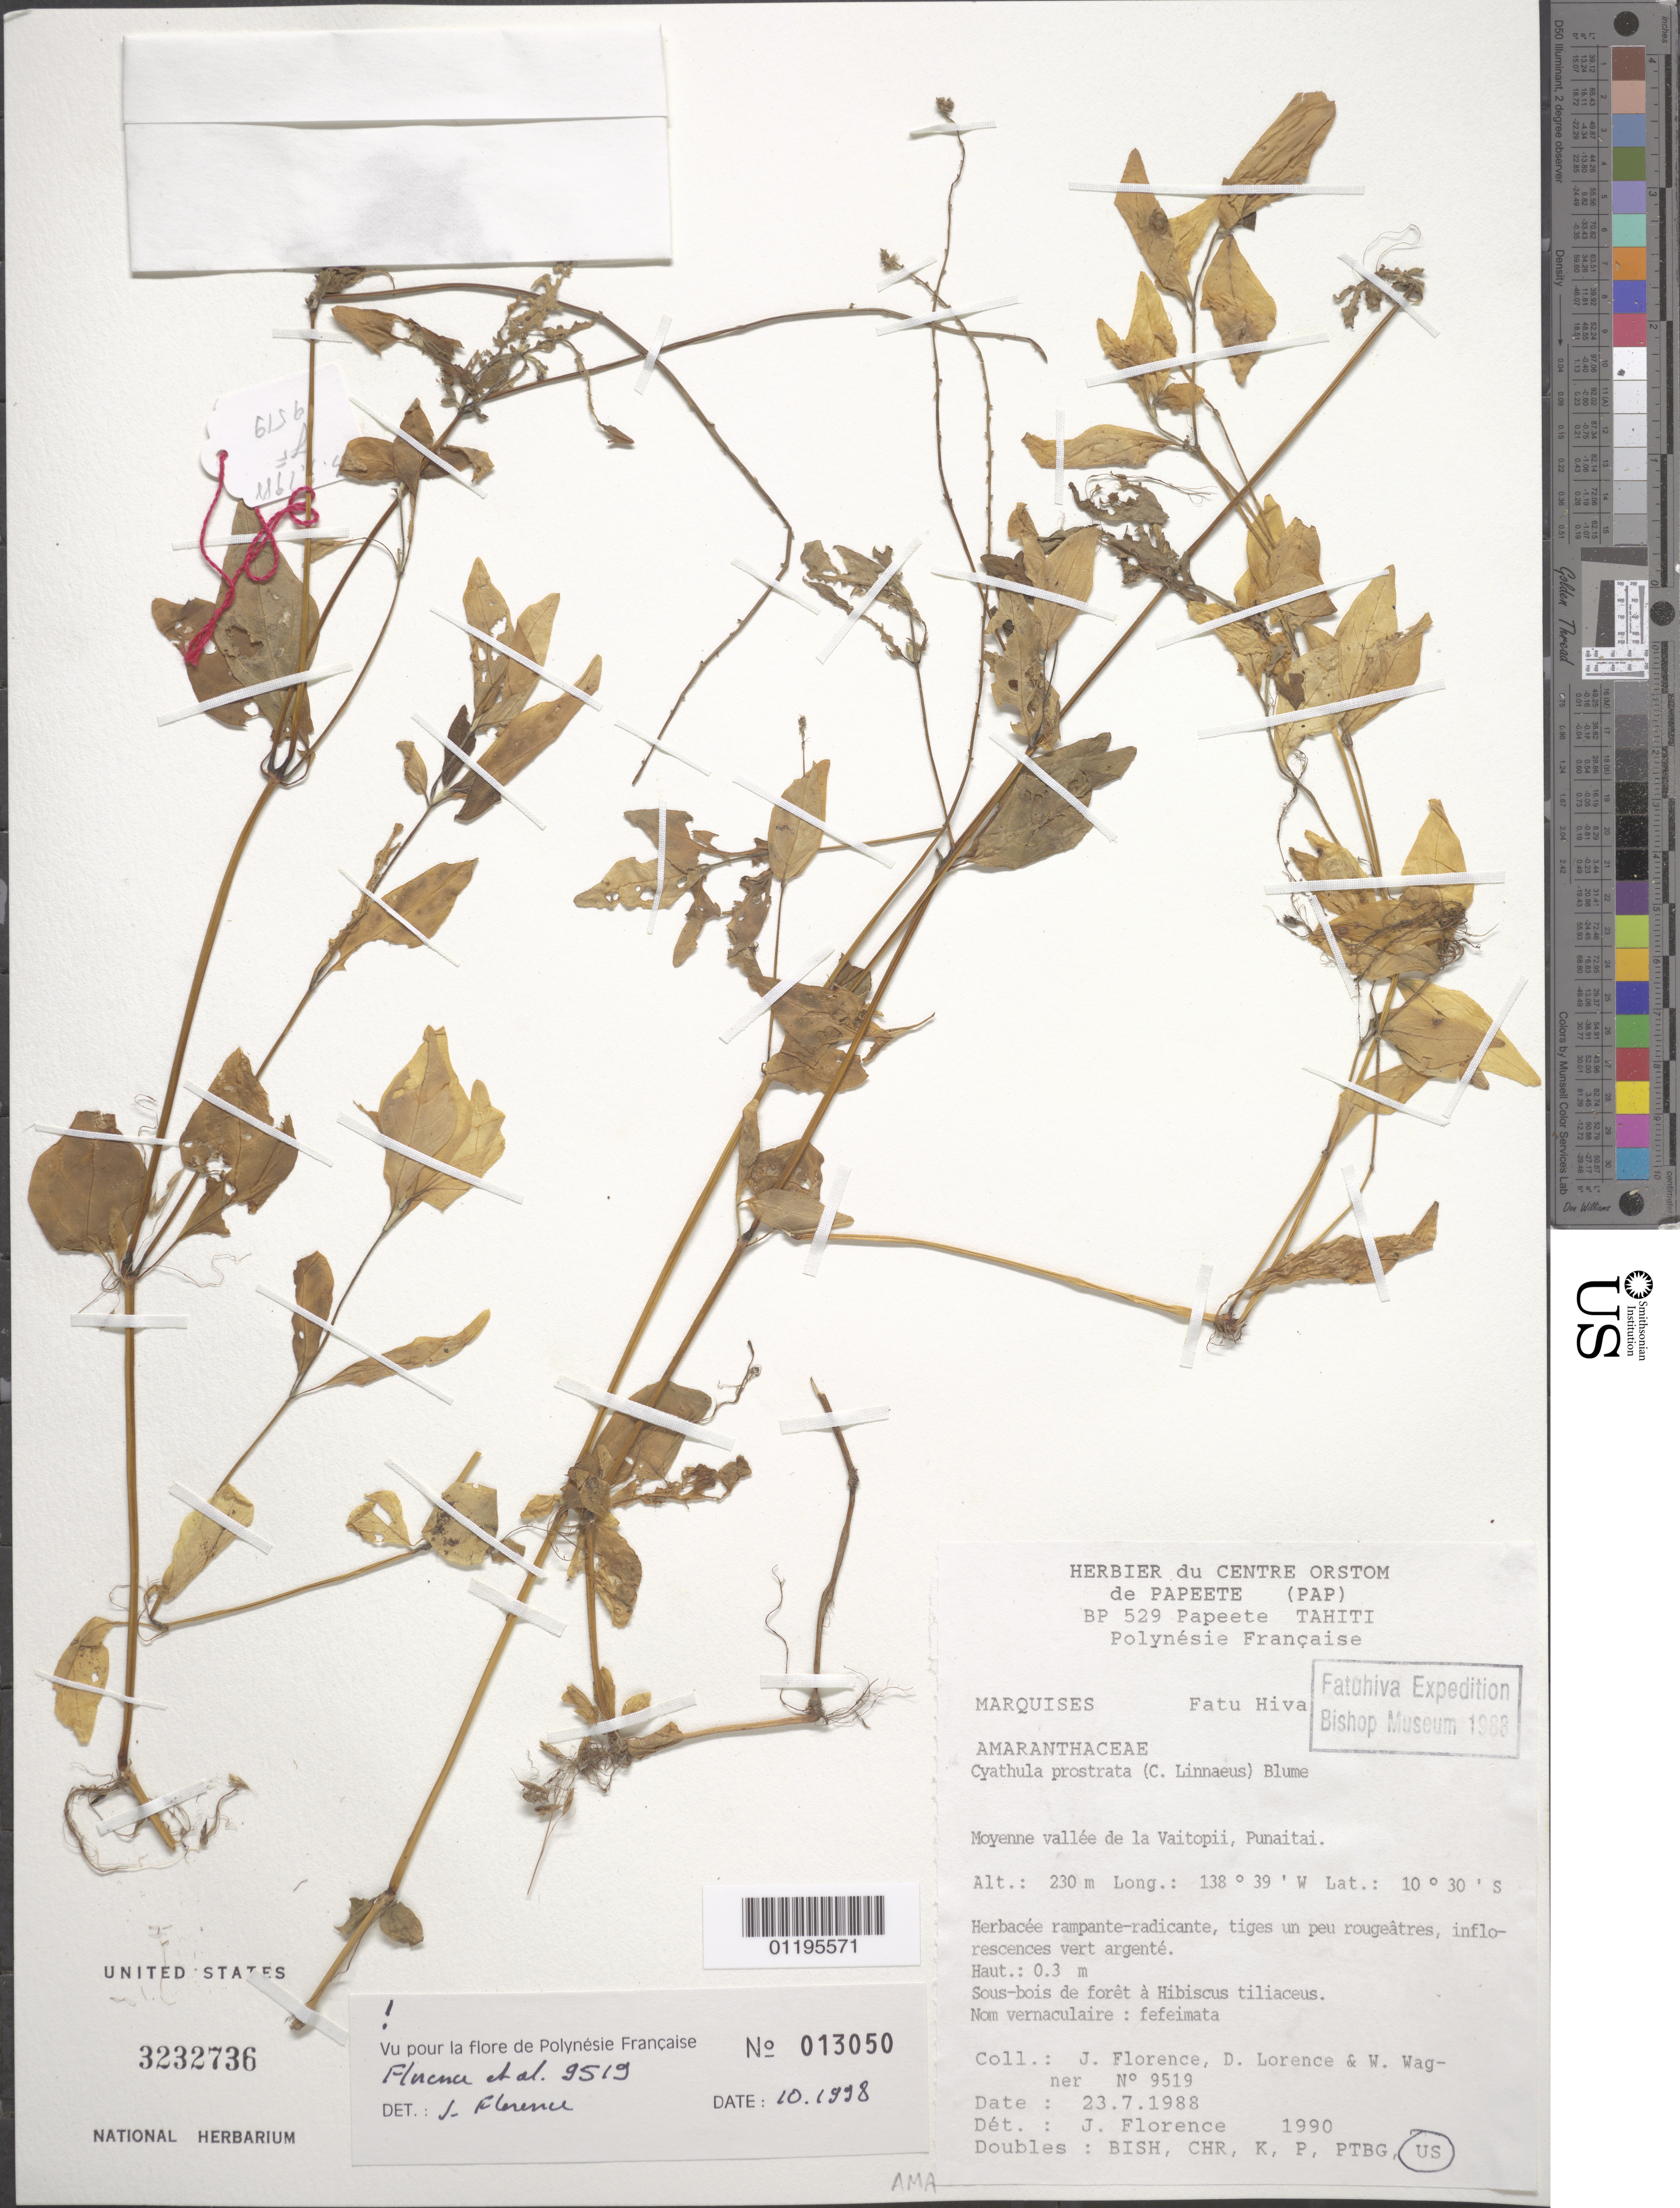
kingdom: Plantae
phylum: Tracheophyta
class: Magnoliopsida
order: Caryophyllales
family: Amaranthaceae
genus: Cyathula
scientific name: Cyathula prostrata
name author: (L.) Blume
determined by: Florence, J.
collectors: J. Florence, D. Lorence & W. L. Wagner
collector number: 9519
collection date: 1988-07-23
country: French Polynesia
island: Fatu Hiva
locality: Moyenne vallée de la Vaitopii, Punaitai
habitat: Sous-bois de fôret à Hibiscus tiliaceus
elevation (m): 230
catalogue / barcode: US 3232736